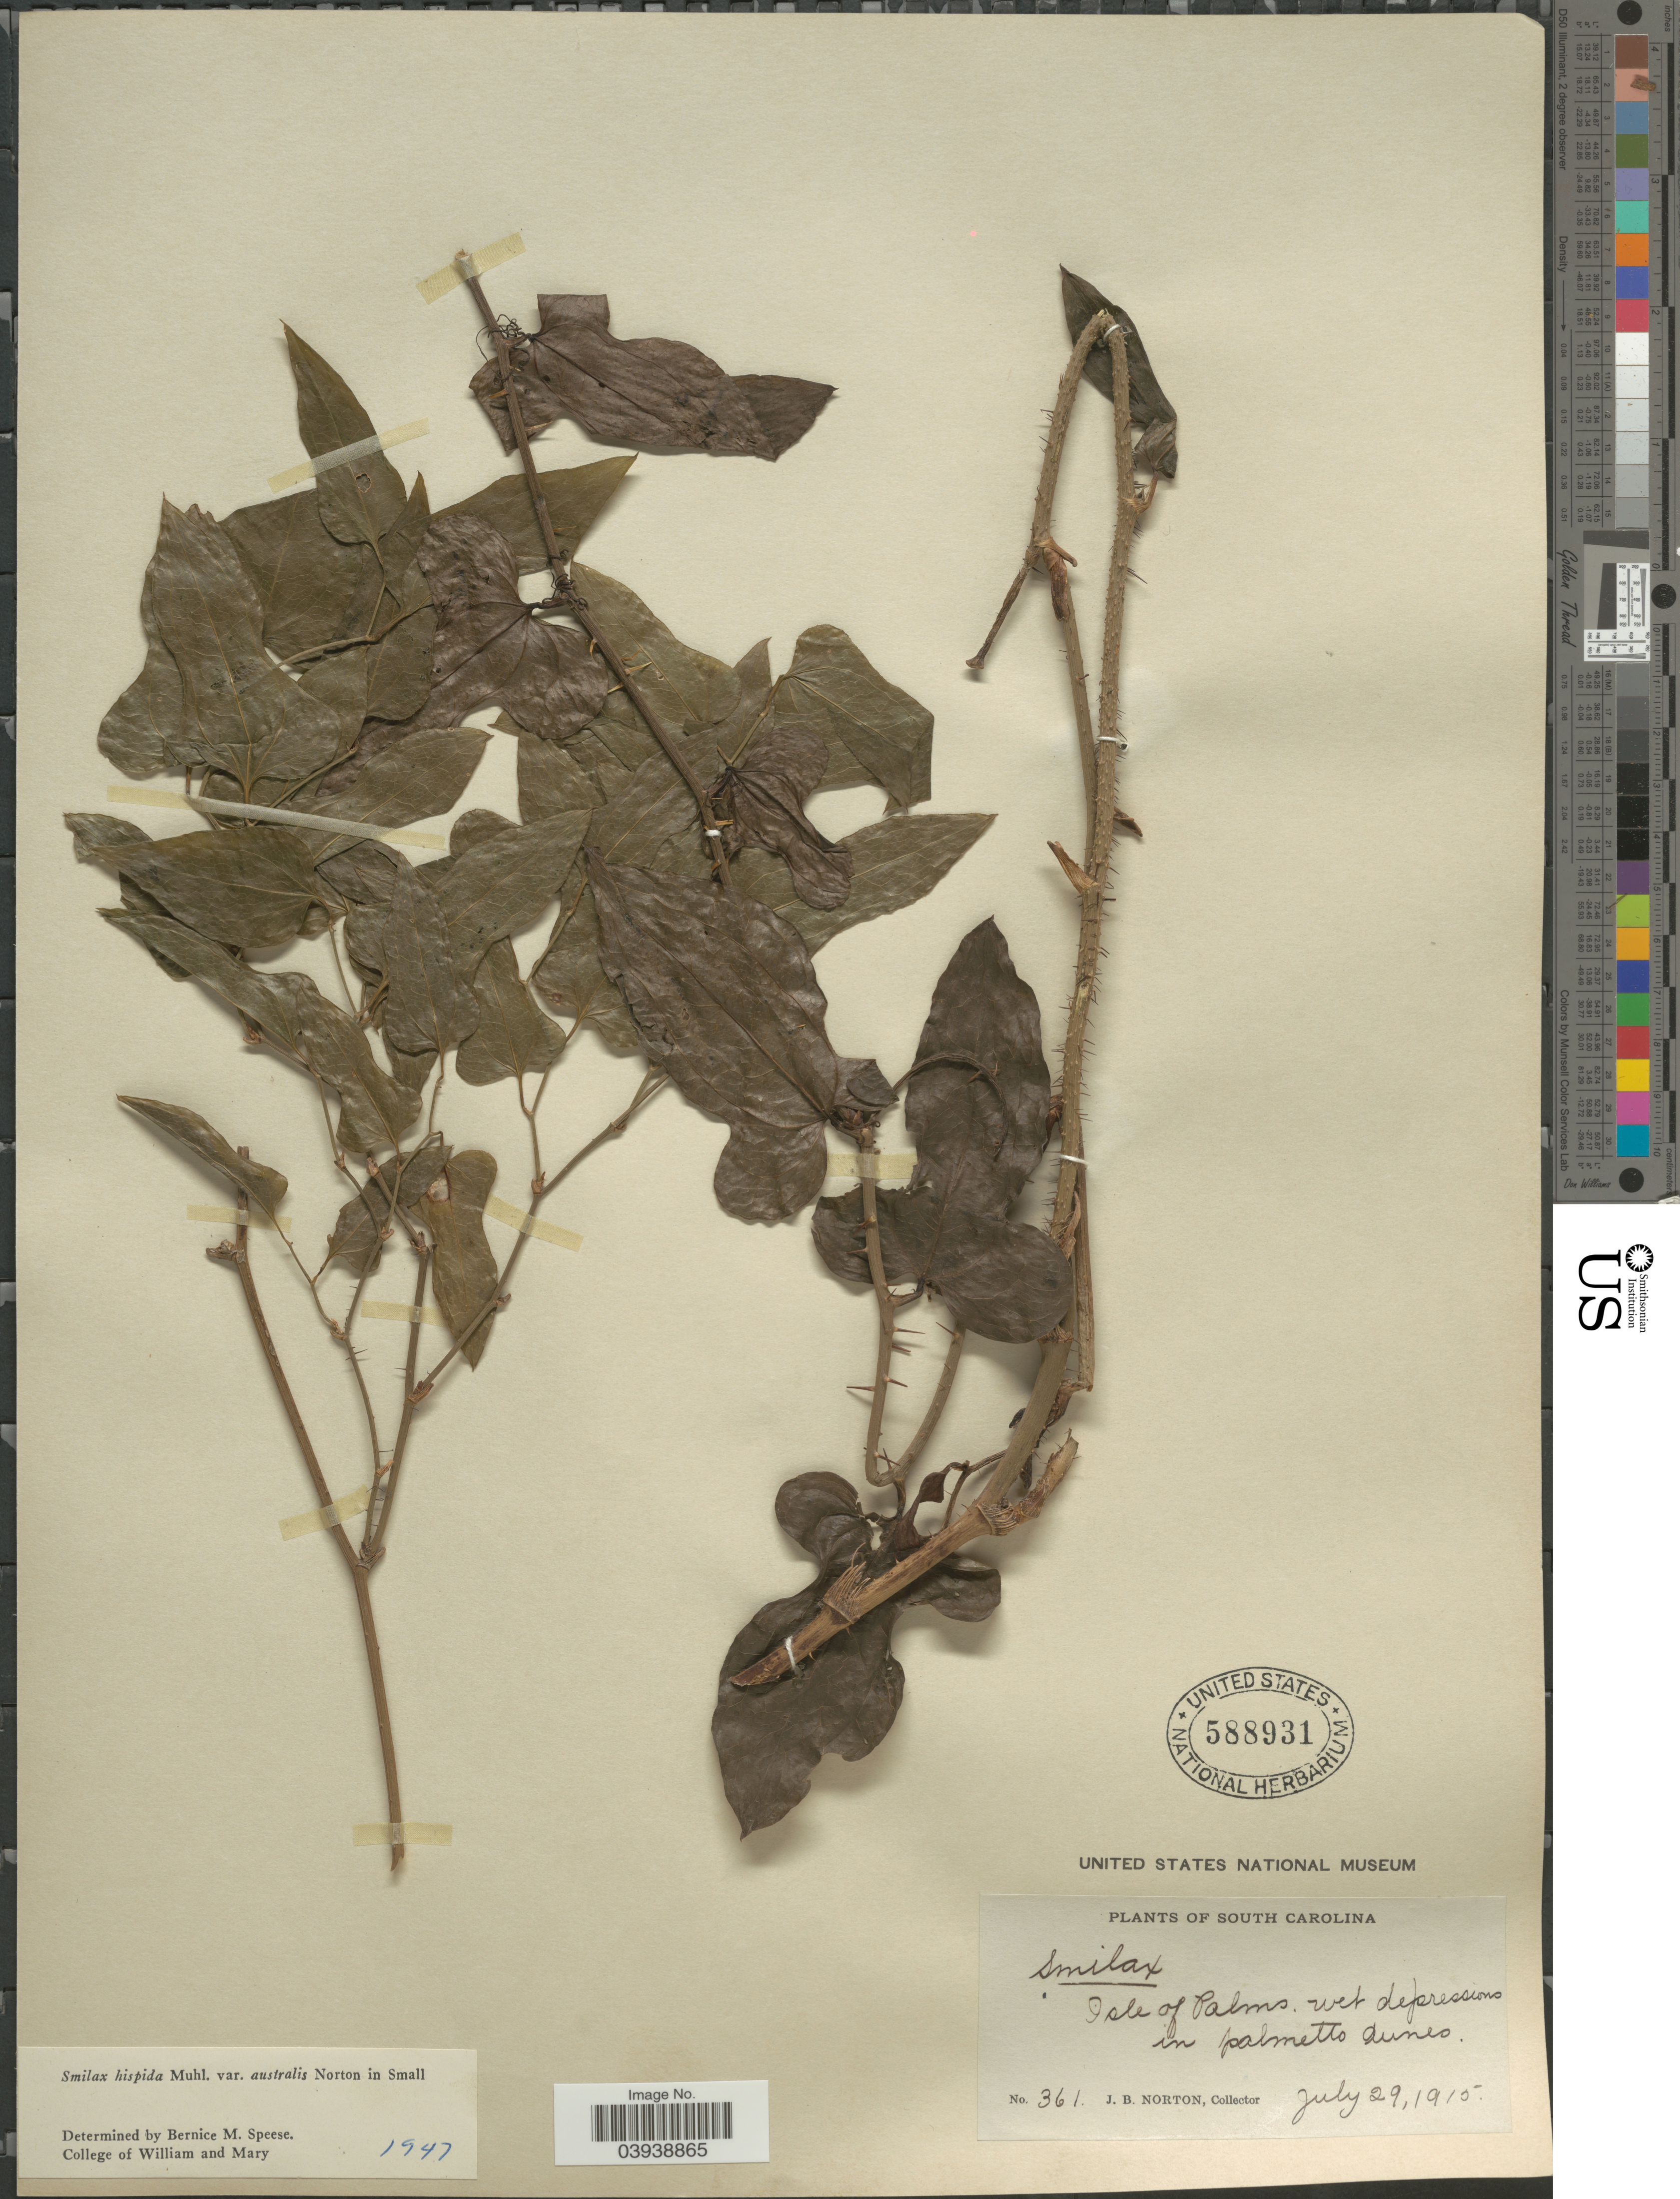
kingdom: Plantae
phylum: Tracheophyta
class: Liliopsida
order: Liliales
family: Smilacaceae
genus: Smilax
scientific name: Smilax hispida var. australis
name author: Small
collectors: J. B. Norton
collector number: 361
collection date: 1915-07-29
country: United States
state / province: South Carolina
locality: Isle of Palms wet depressions in palmetto dunes.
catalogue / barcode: US 588931